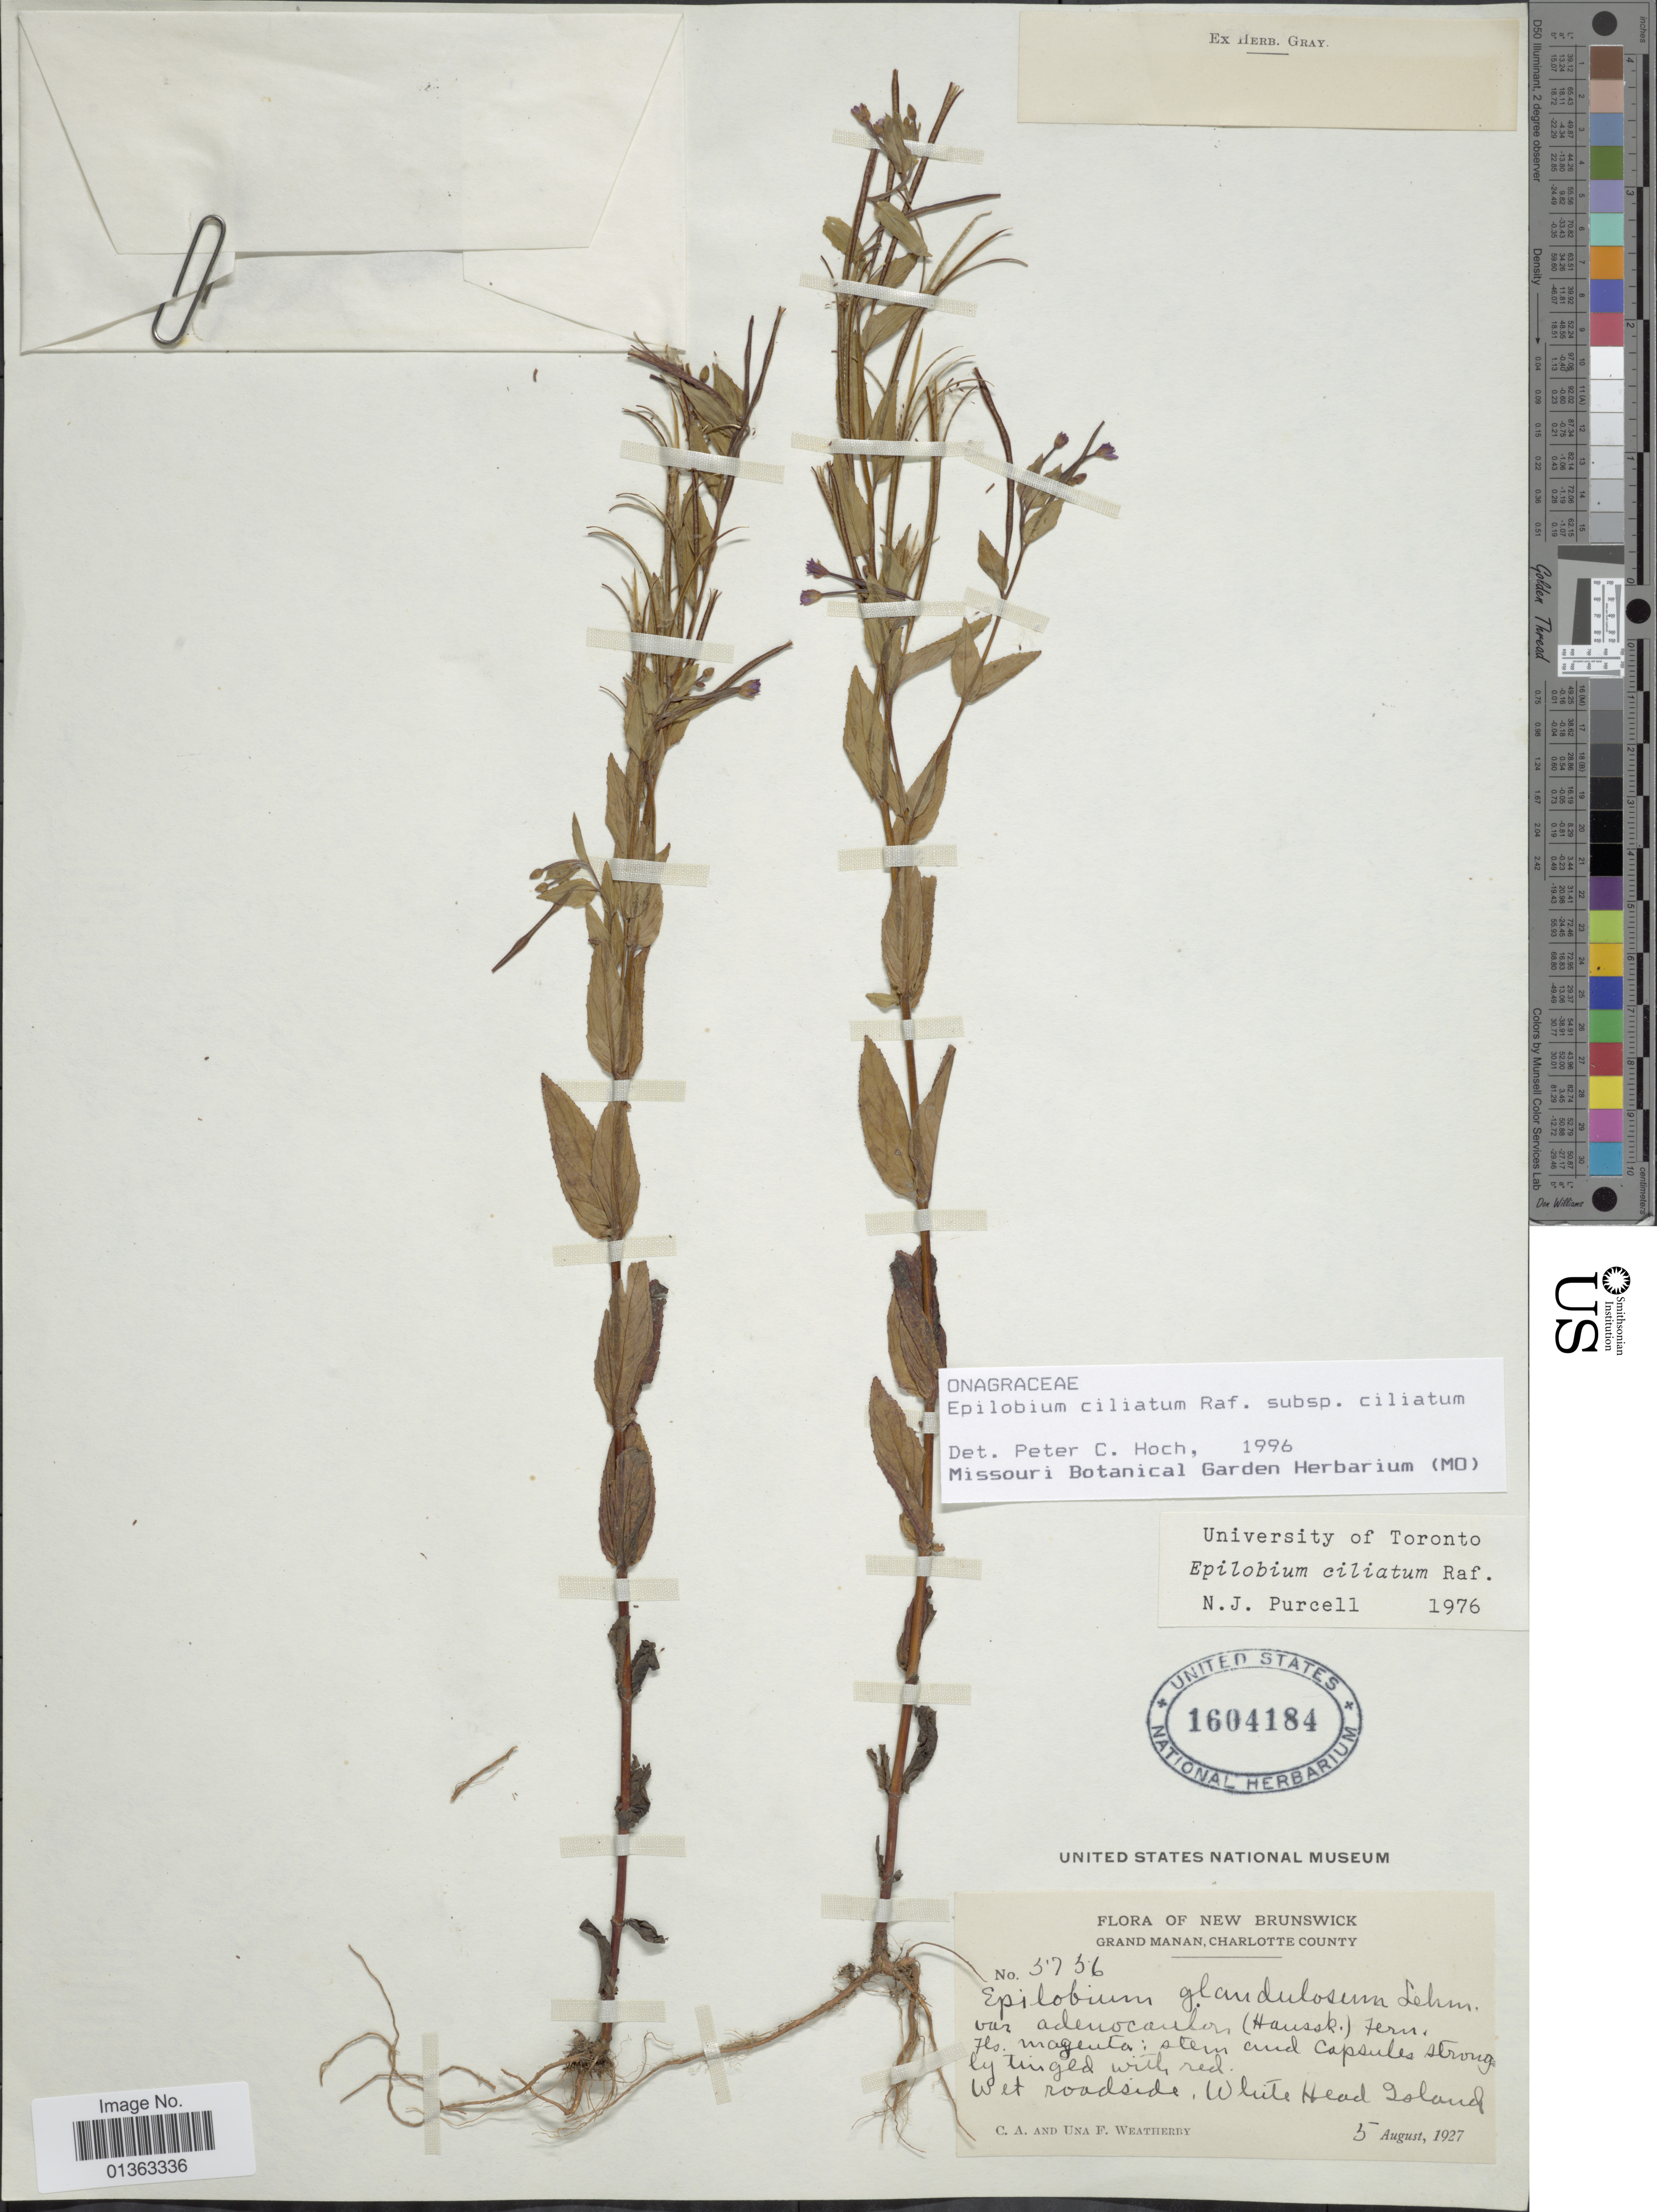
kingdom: Plantae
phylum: Tracheophyta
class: Magnoliopsida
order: Myrtales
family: Onagraceae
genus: Epilobium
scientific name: Epilobium ciliatum subsp. ciliatum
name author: Raf.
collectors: C. A. Weatherby & U. Weatherby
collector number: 5756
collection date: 1927-08-05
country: Canada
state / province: New Brunswick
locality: Grand Manan, Charlotte County. White Head Island.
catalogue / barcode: US 1604184